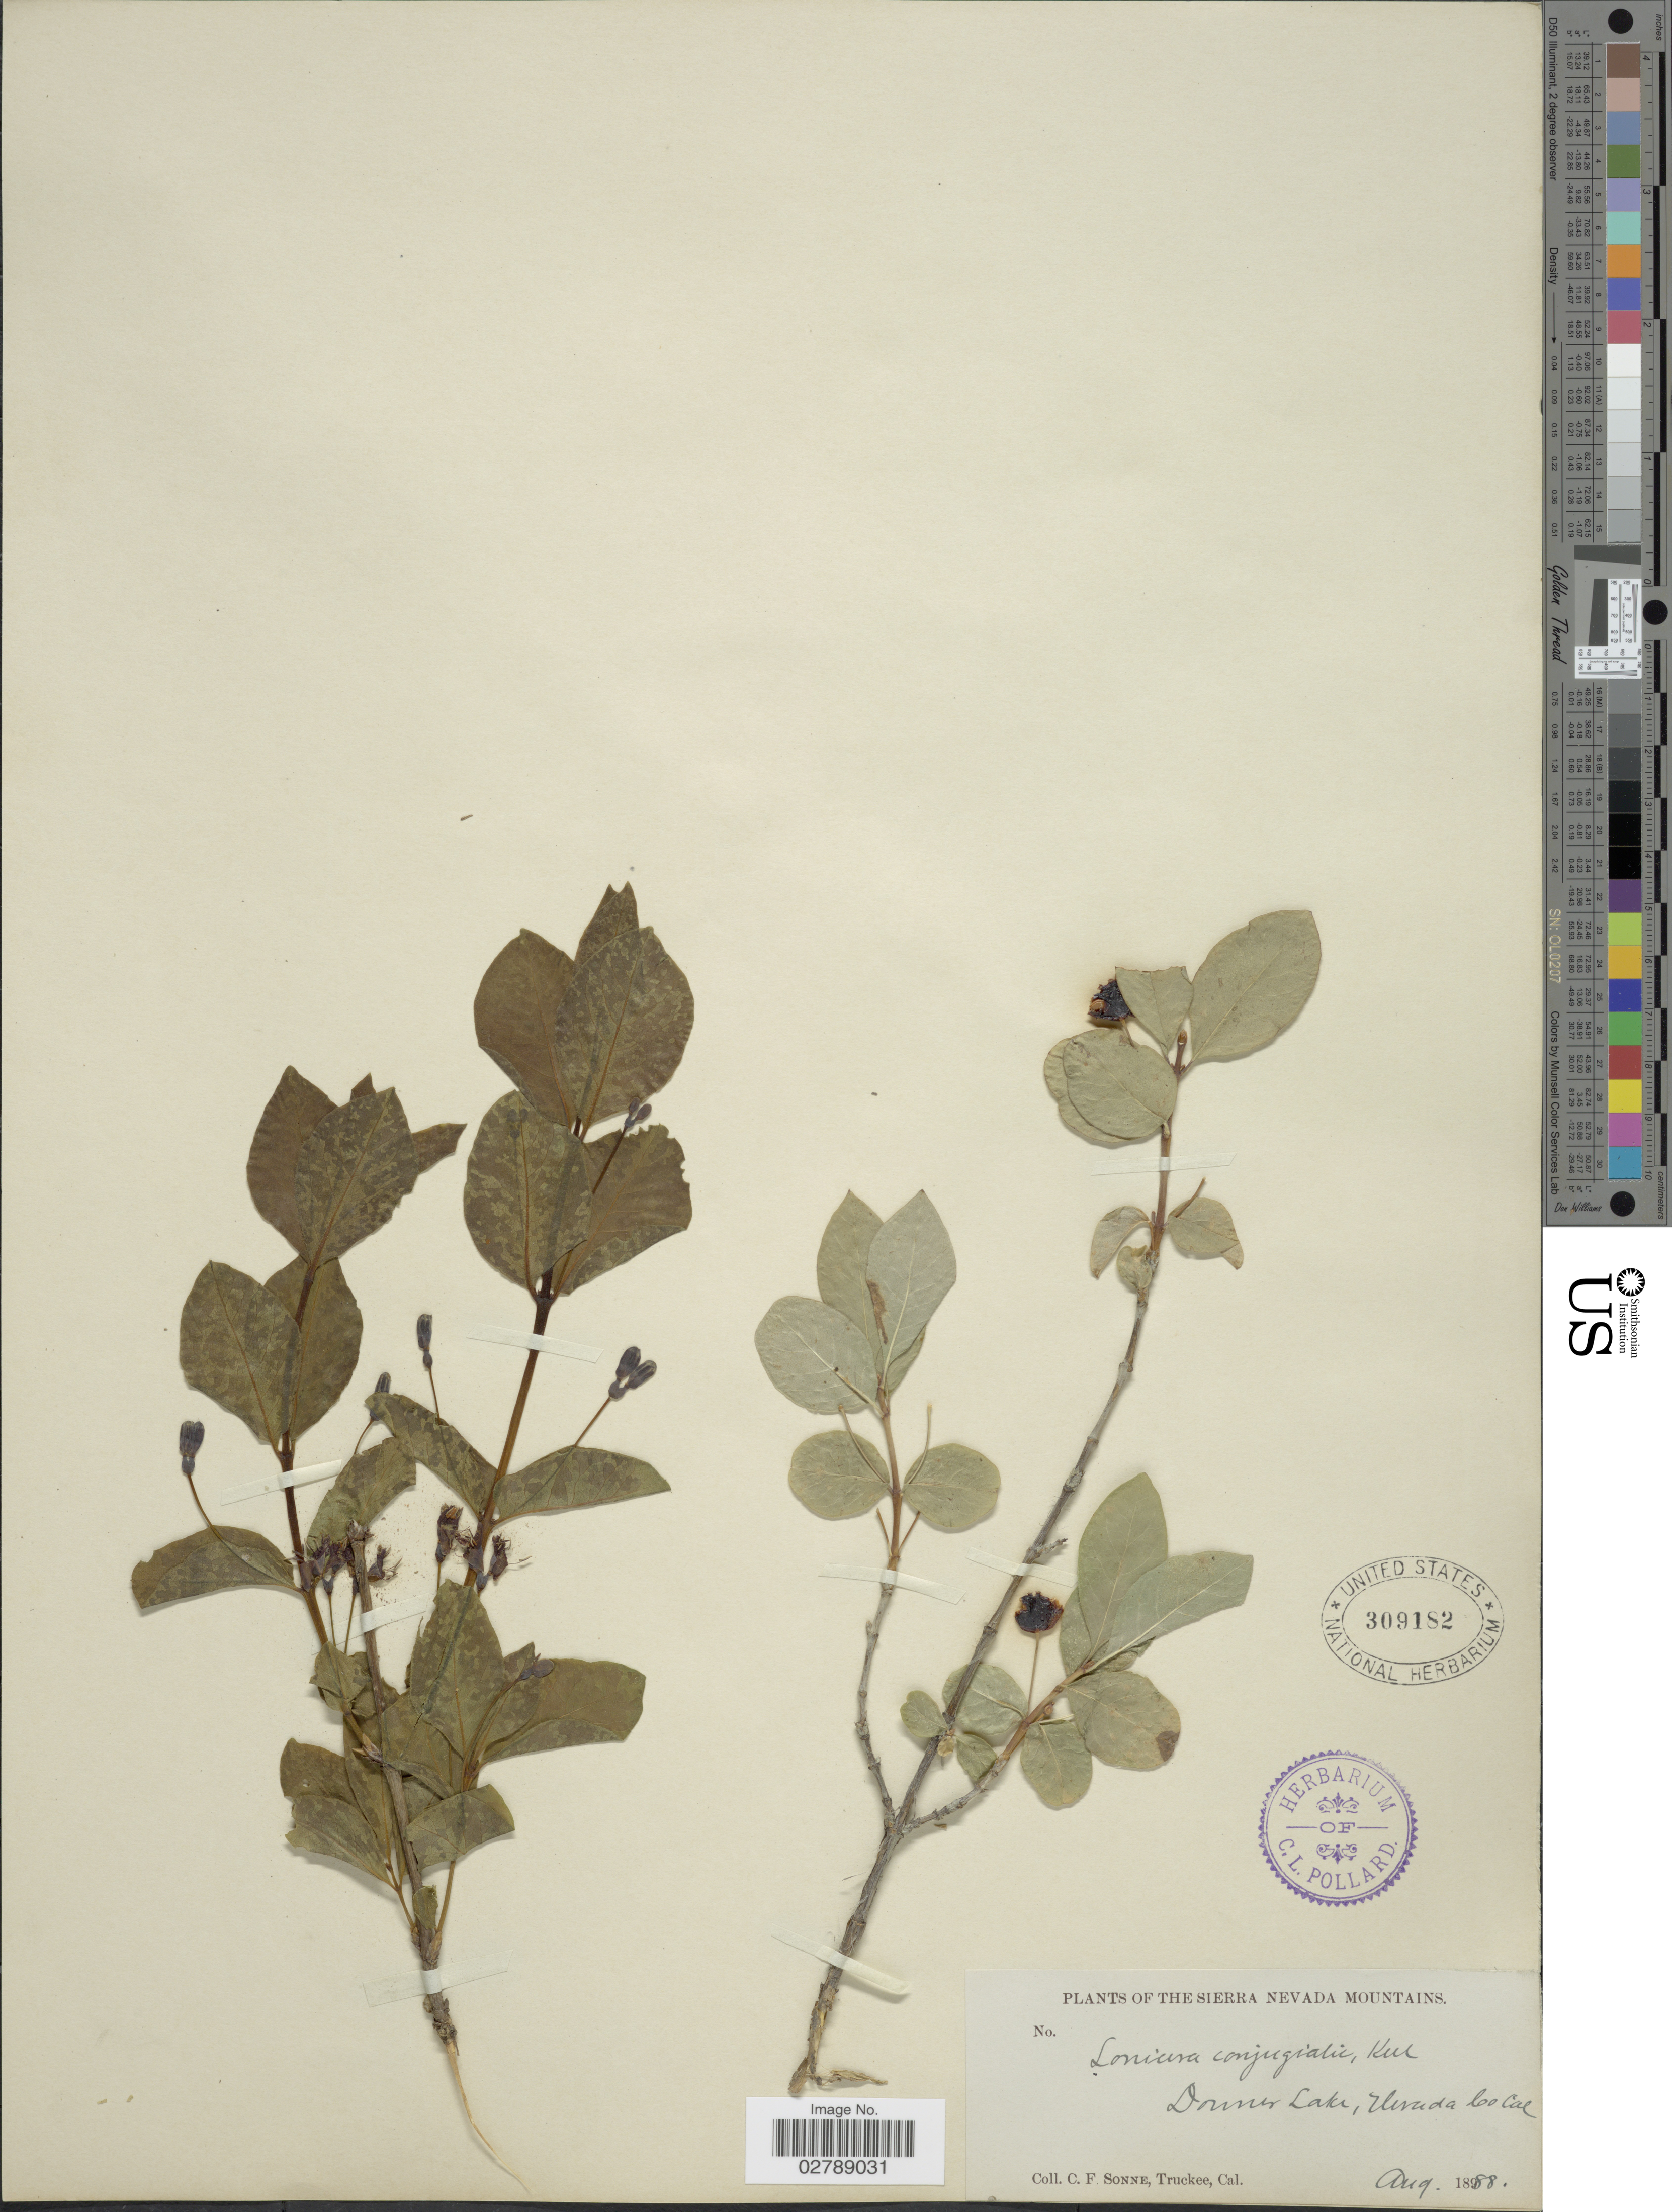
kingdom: Plantae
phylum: Tracheophyta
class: Magnoliopsida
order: Dipsacales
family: Caprifoliaceae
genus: Lonicera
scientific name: Lonicera conjugialis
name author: Kellogg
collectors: C. Sonne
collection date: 1888-08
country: United States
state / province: California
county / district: Nevada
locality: The Sierra Nevada Mountains. Donner Lake, Nevada Co., Cal.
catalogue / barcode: US 309182